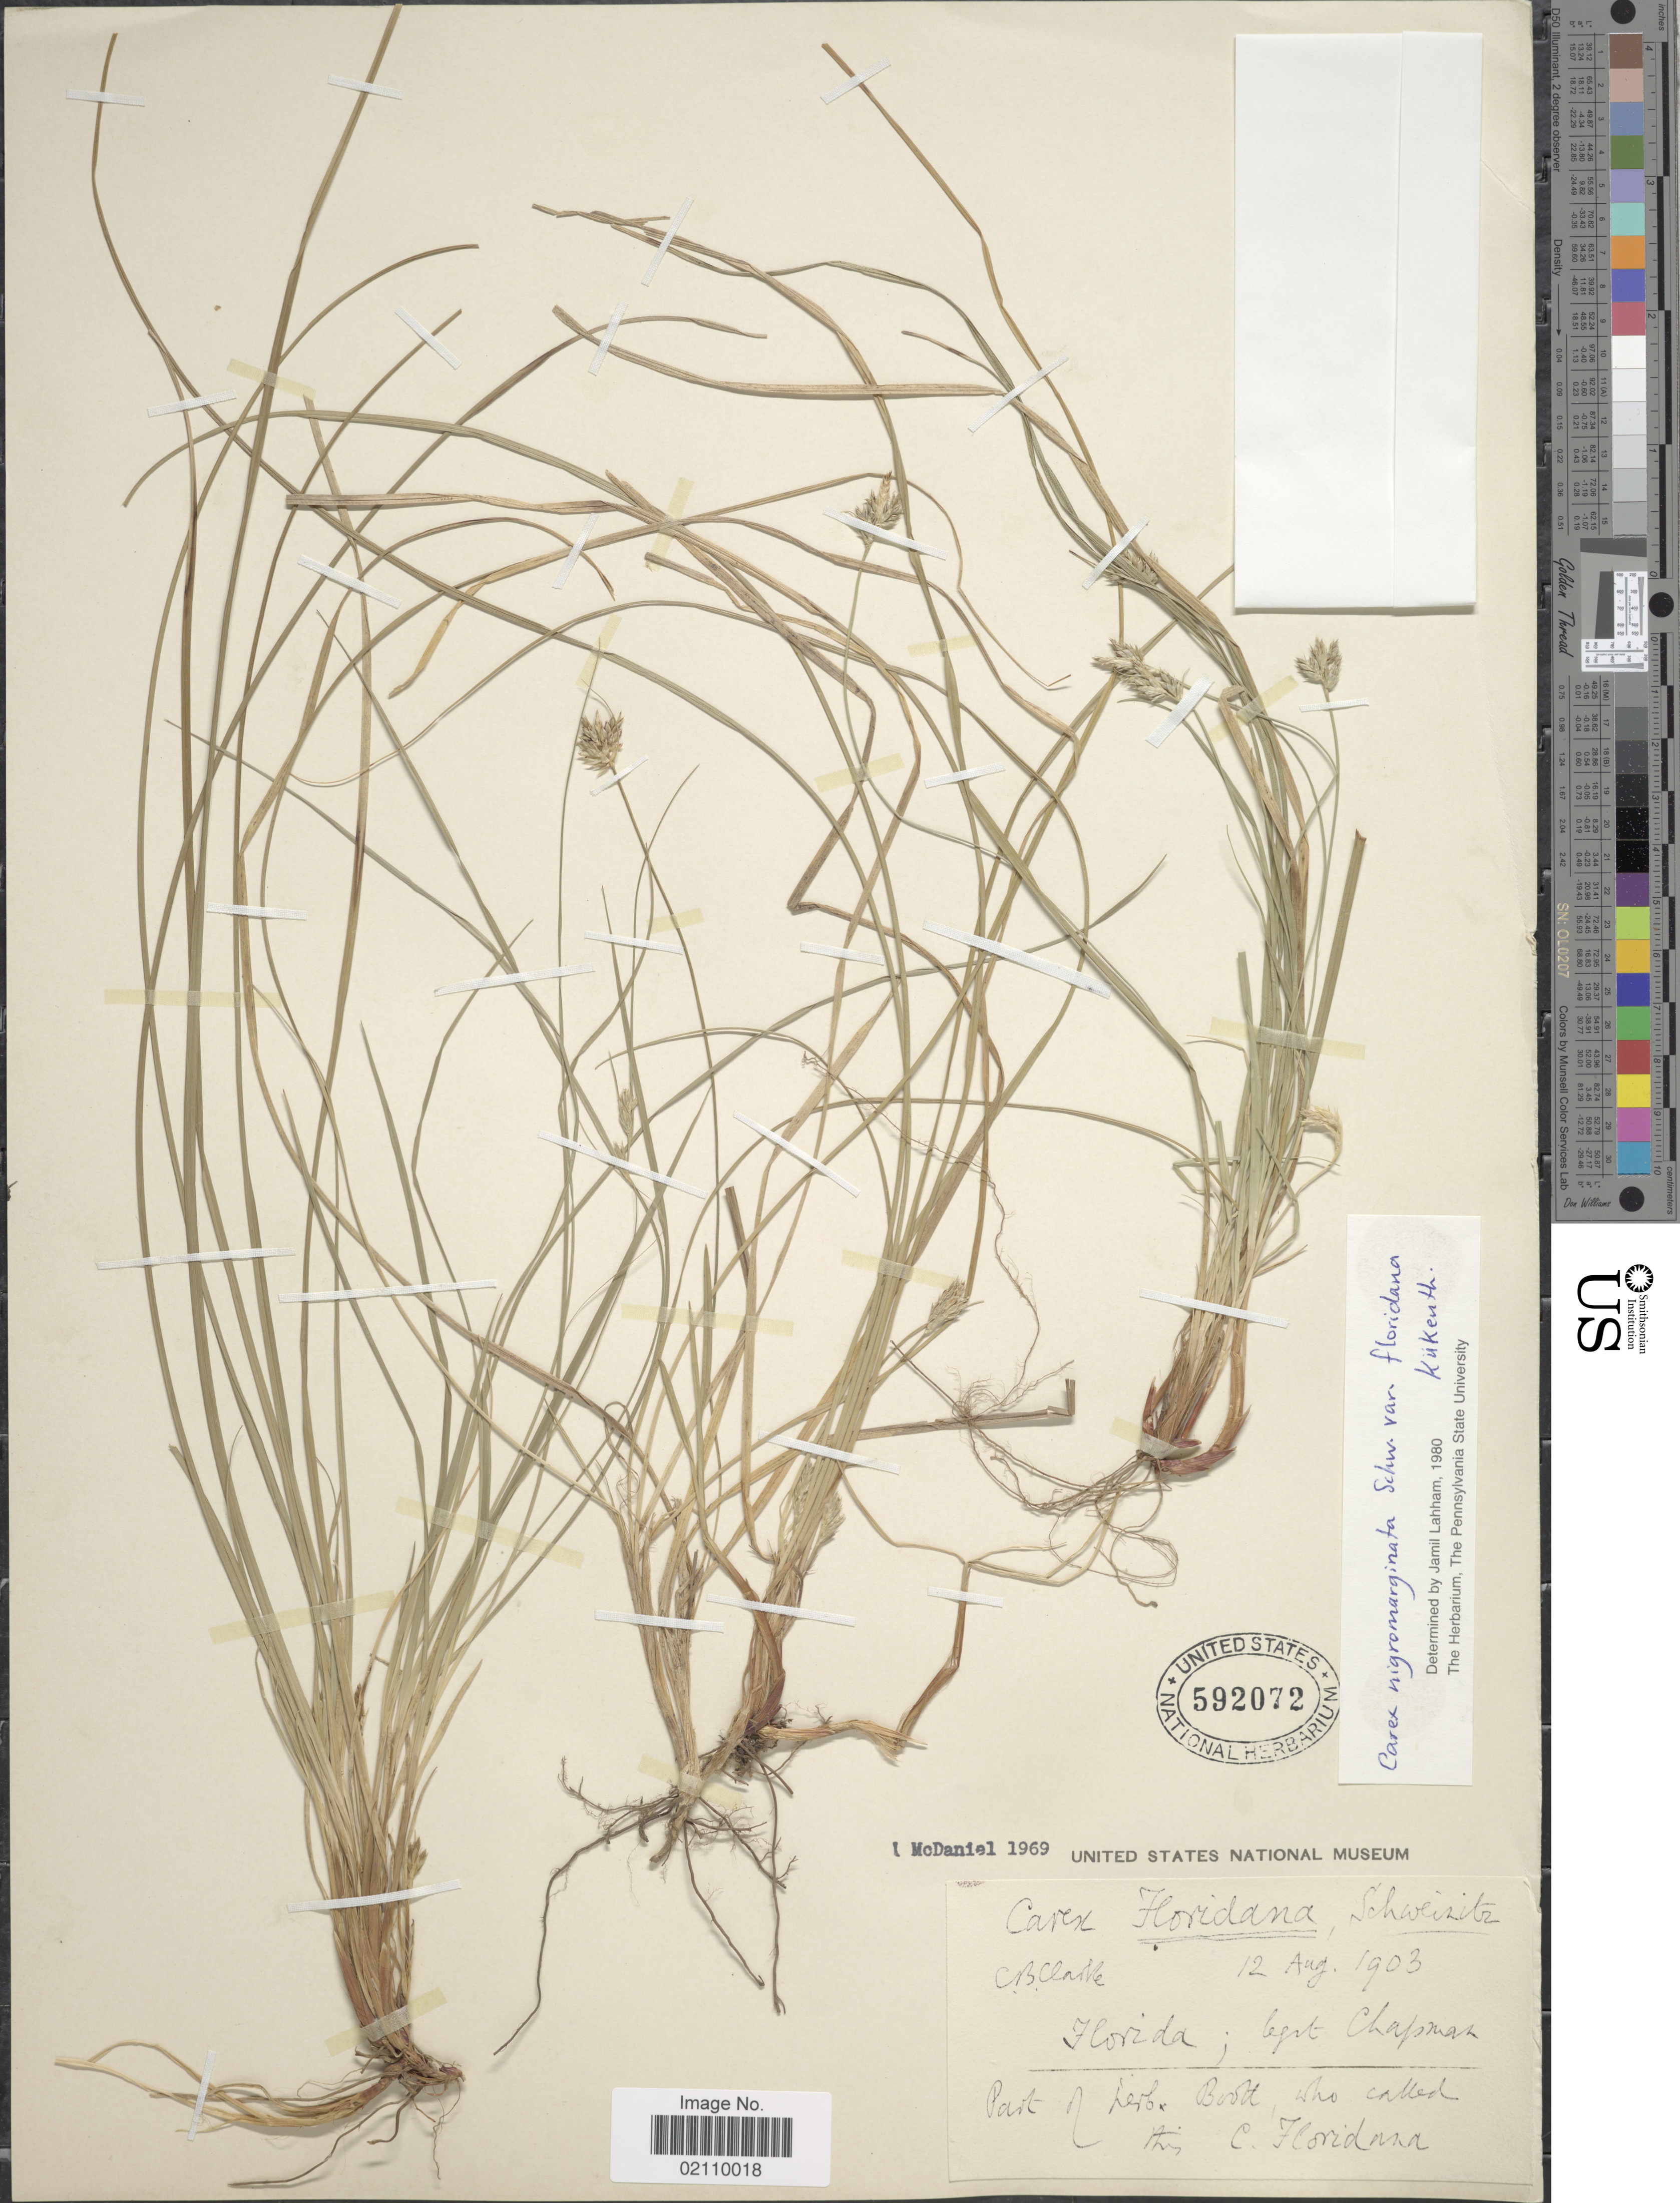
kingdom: Plantae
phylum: Tracheophyta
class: Liliopsida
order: Poales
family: Cyperaceae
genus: Carex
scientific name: Carex floridana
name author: Schwein.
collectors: A. Chapman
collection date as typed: "collection date" is probably date of determination by C.B. Clarke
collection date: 1903-08-12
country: United States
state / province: Florida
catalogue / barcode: US 592072